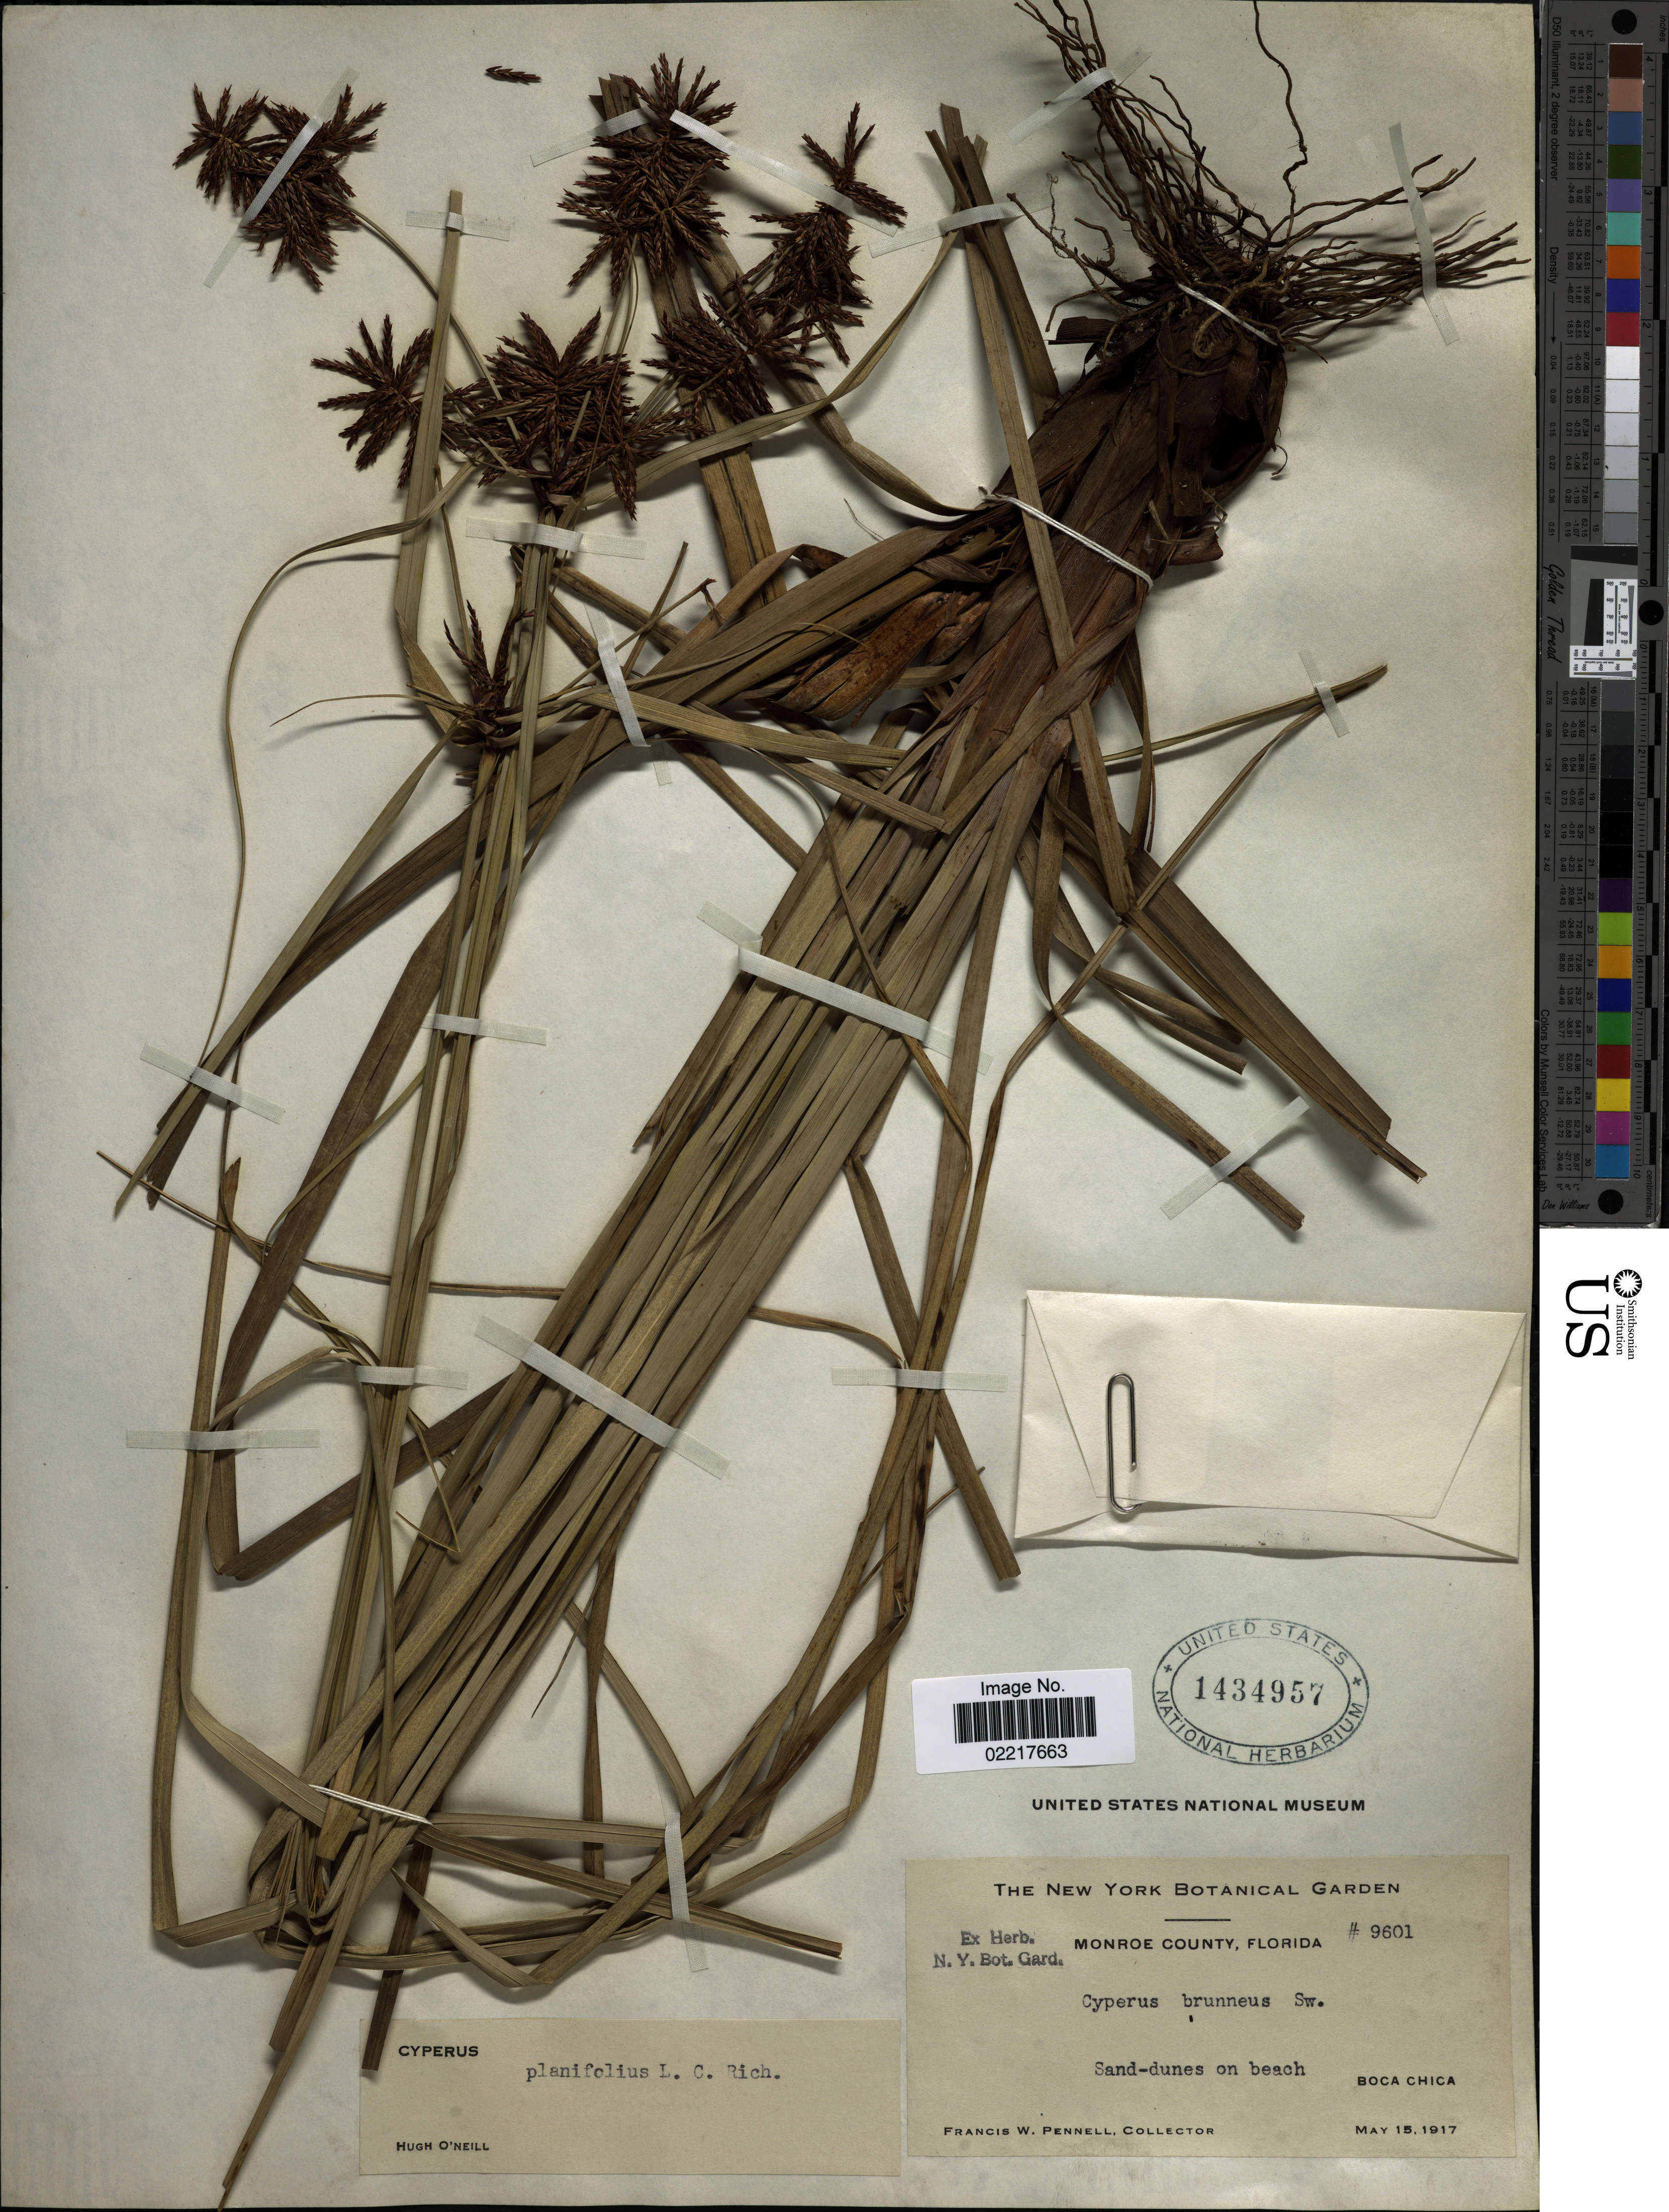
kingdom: Plantae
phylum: Tracheophyta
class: Liliopsida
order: Poales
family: Cyperaceae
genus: Cyperus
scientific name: Cyperus planifolius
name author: Rich.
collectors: F. W. Pennell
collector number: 9601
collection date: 1917-05-15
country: United States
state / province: Florida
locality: Monroe County, Boca Chica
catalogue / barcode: US 1434957